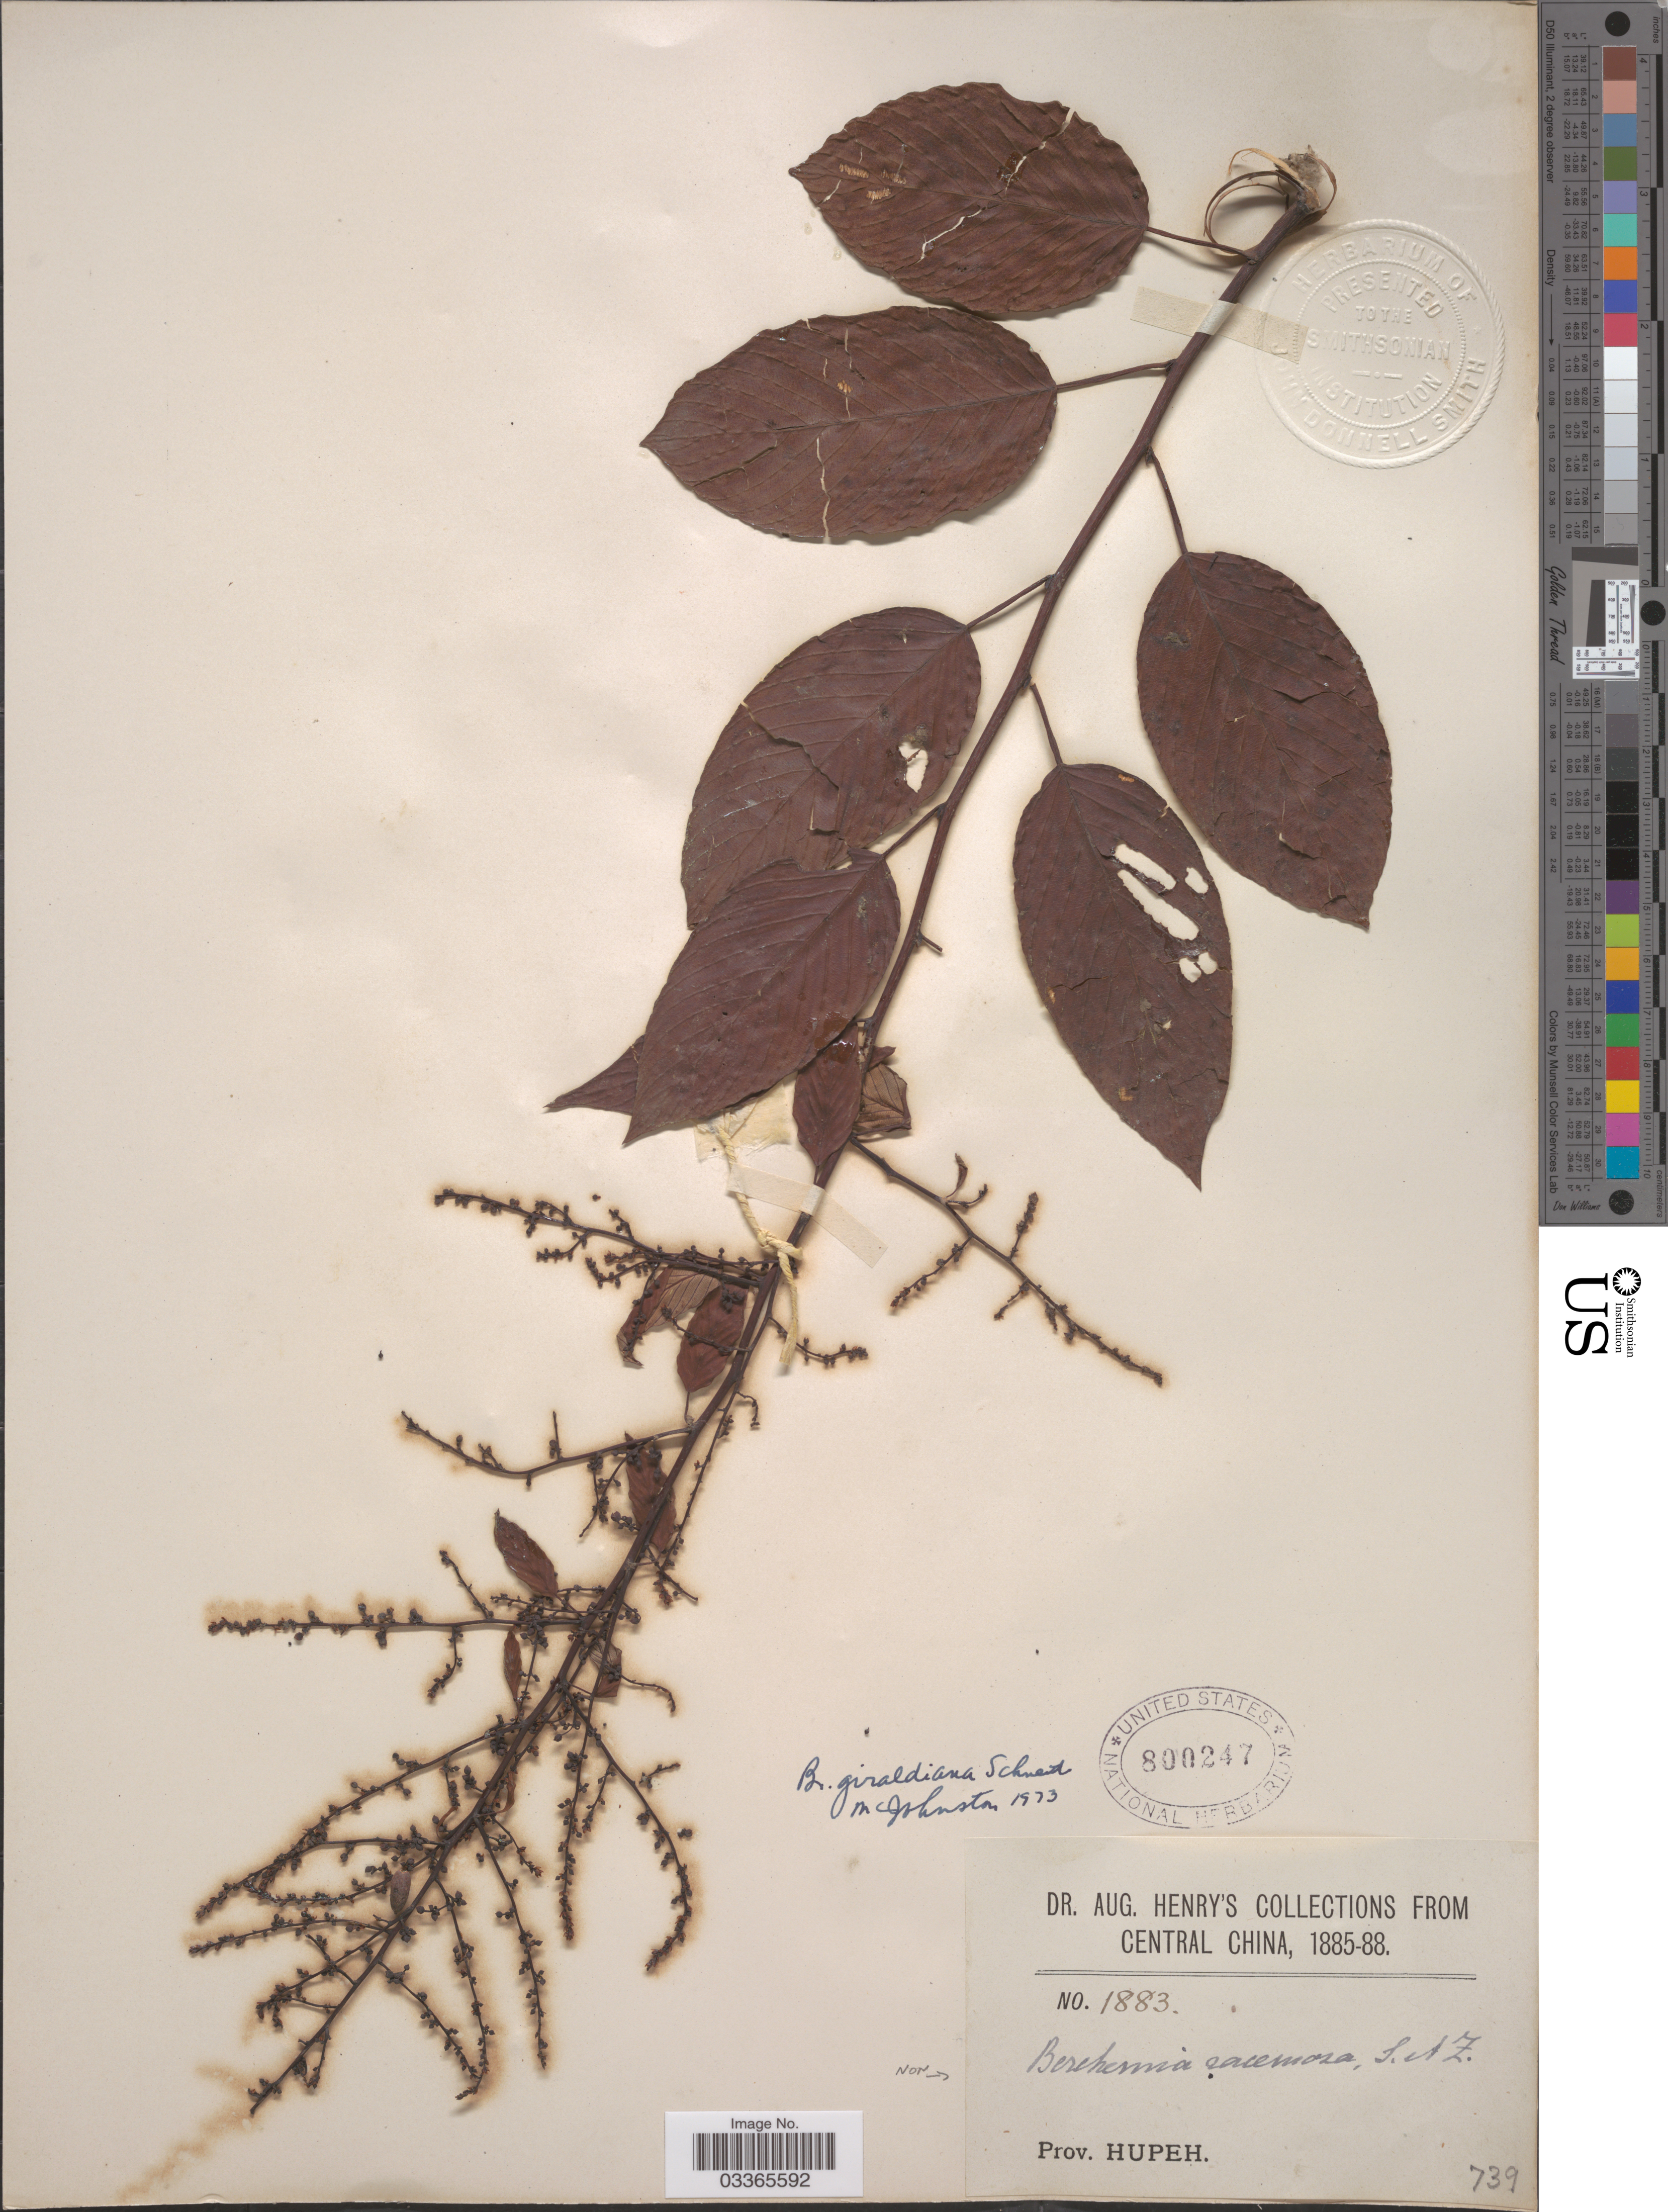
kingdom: Plantae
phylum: Tracheophyta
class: Magnoliopsida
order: Rosales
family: Rhamnaceae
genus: Berchemia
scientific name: Berchemia giraldiana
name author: C.K. Schneid.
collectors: A. Henry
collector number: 1883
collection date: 1885/1888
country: China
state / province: Hubei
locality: Central China, Prov. Hupeh.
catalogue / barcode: US 800247